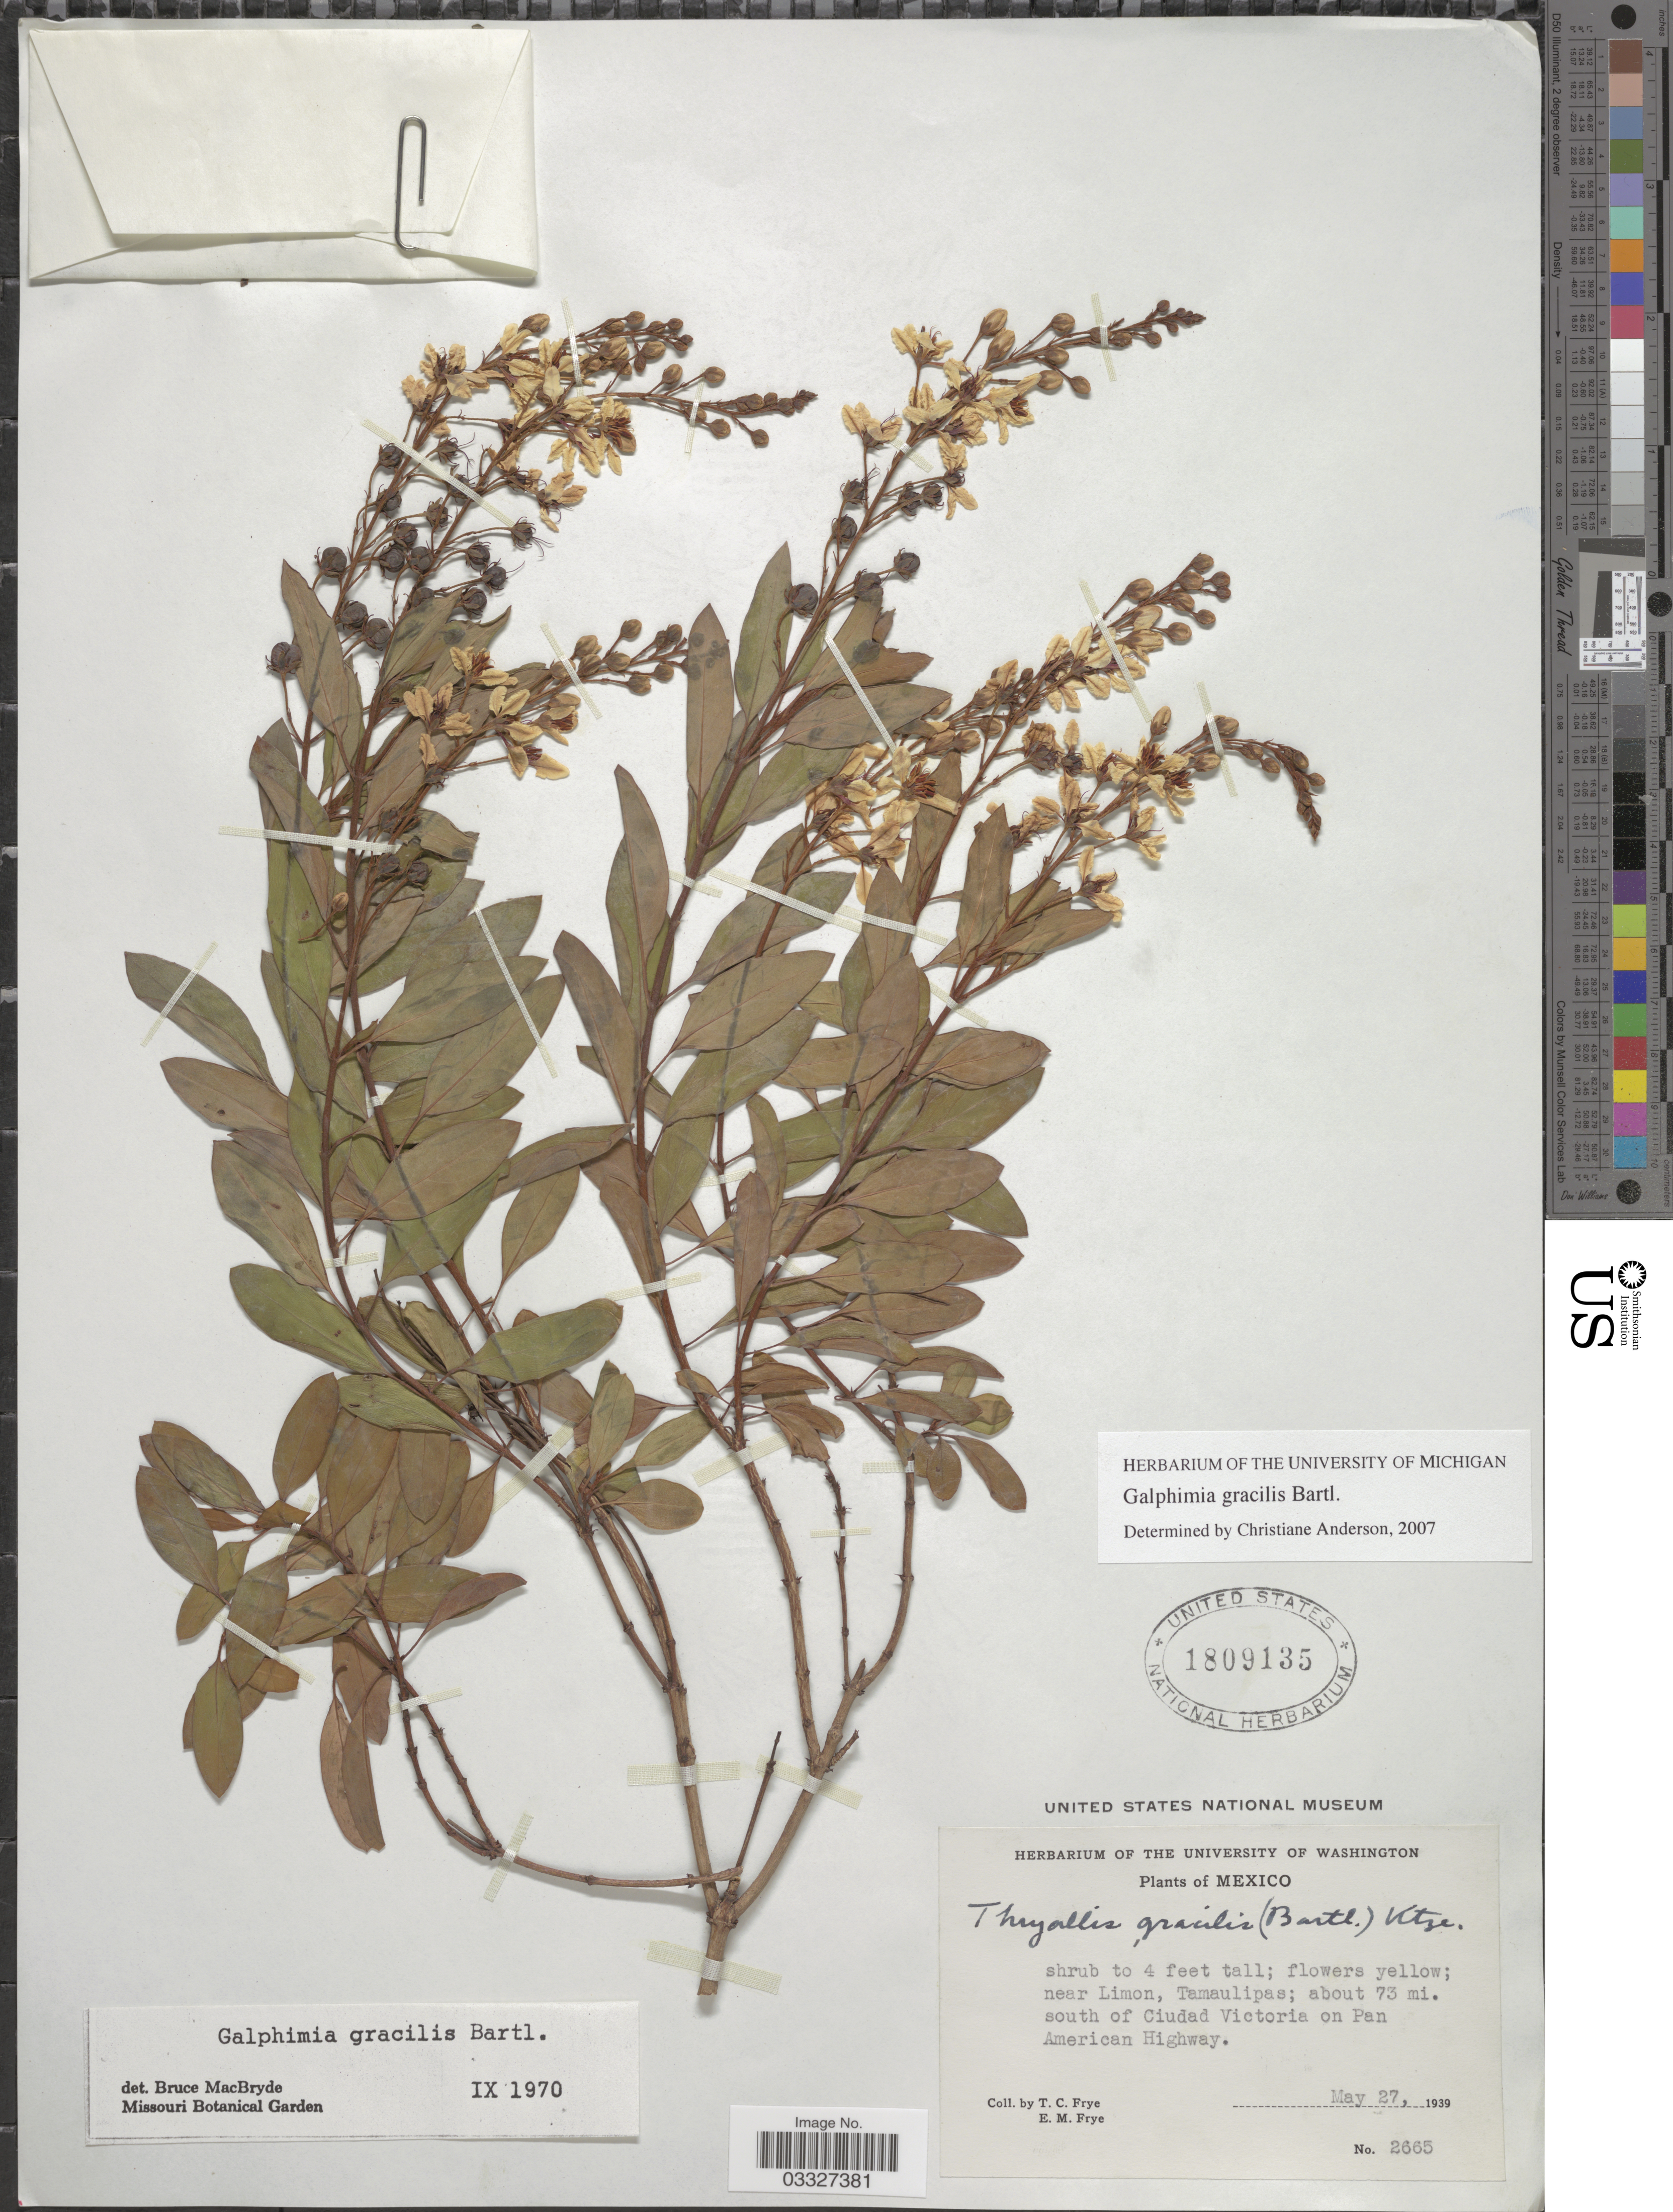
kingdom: Plantae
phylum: Tracheophyta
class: Magnoliopsida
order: Malpighiales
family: Malpighiaceae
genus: Galphimia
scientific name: Galphimia gracilis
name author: Bartl.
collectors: T. C. Frye & E. Frye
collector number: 2665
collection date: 1939-05-27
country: Mexico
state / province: Tamaulipas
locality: Near Limon; about 73 mi. south of Ciudad Victoria on Pan American Highway.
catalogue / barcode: US 1809135